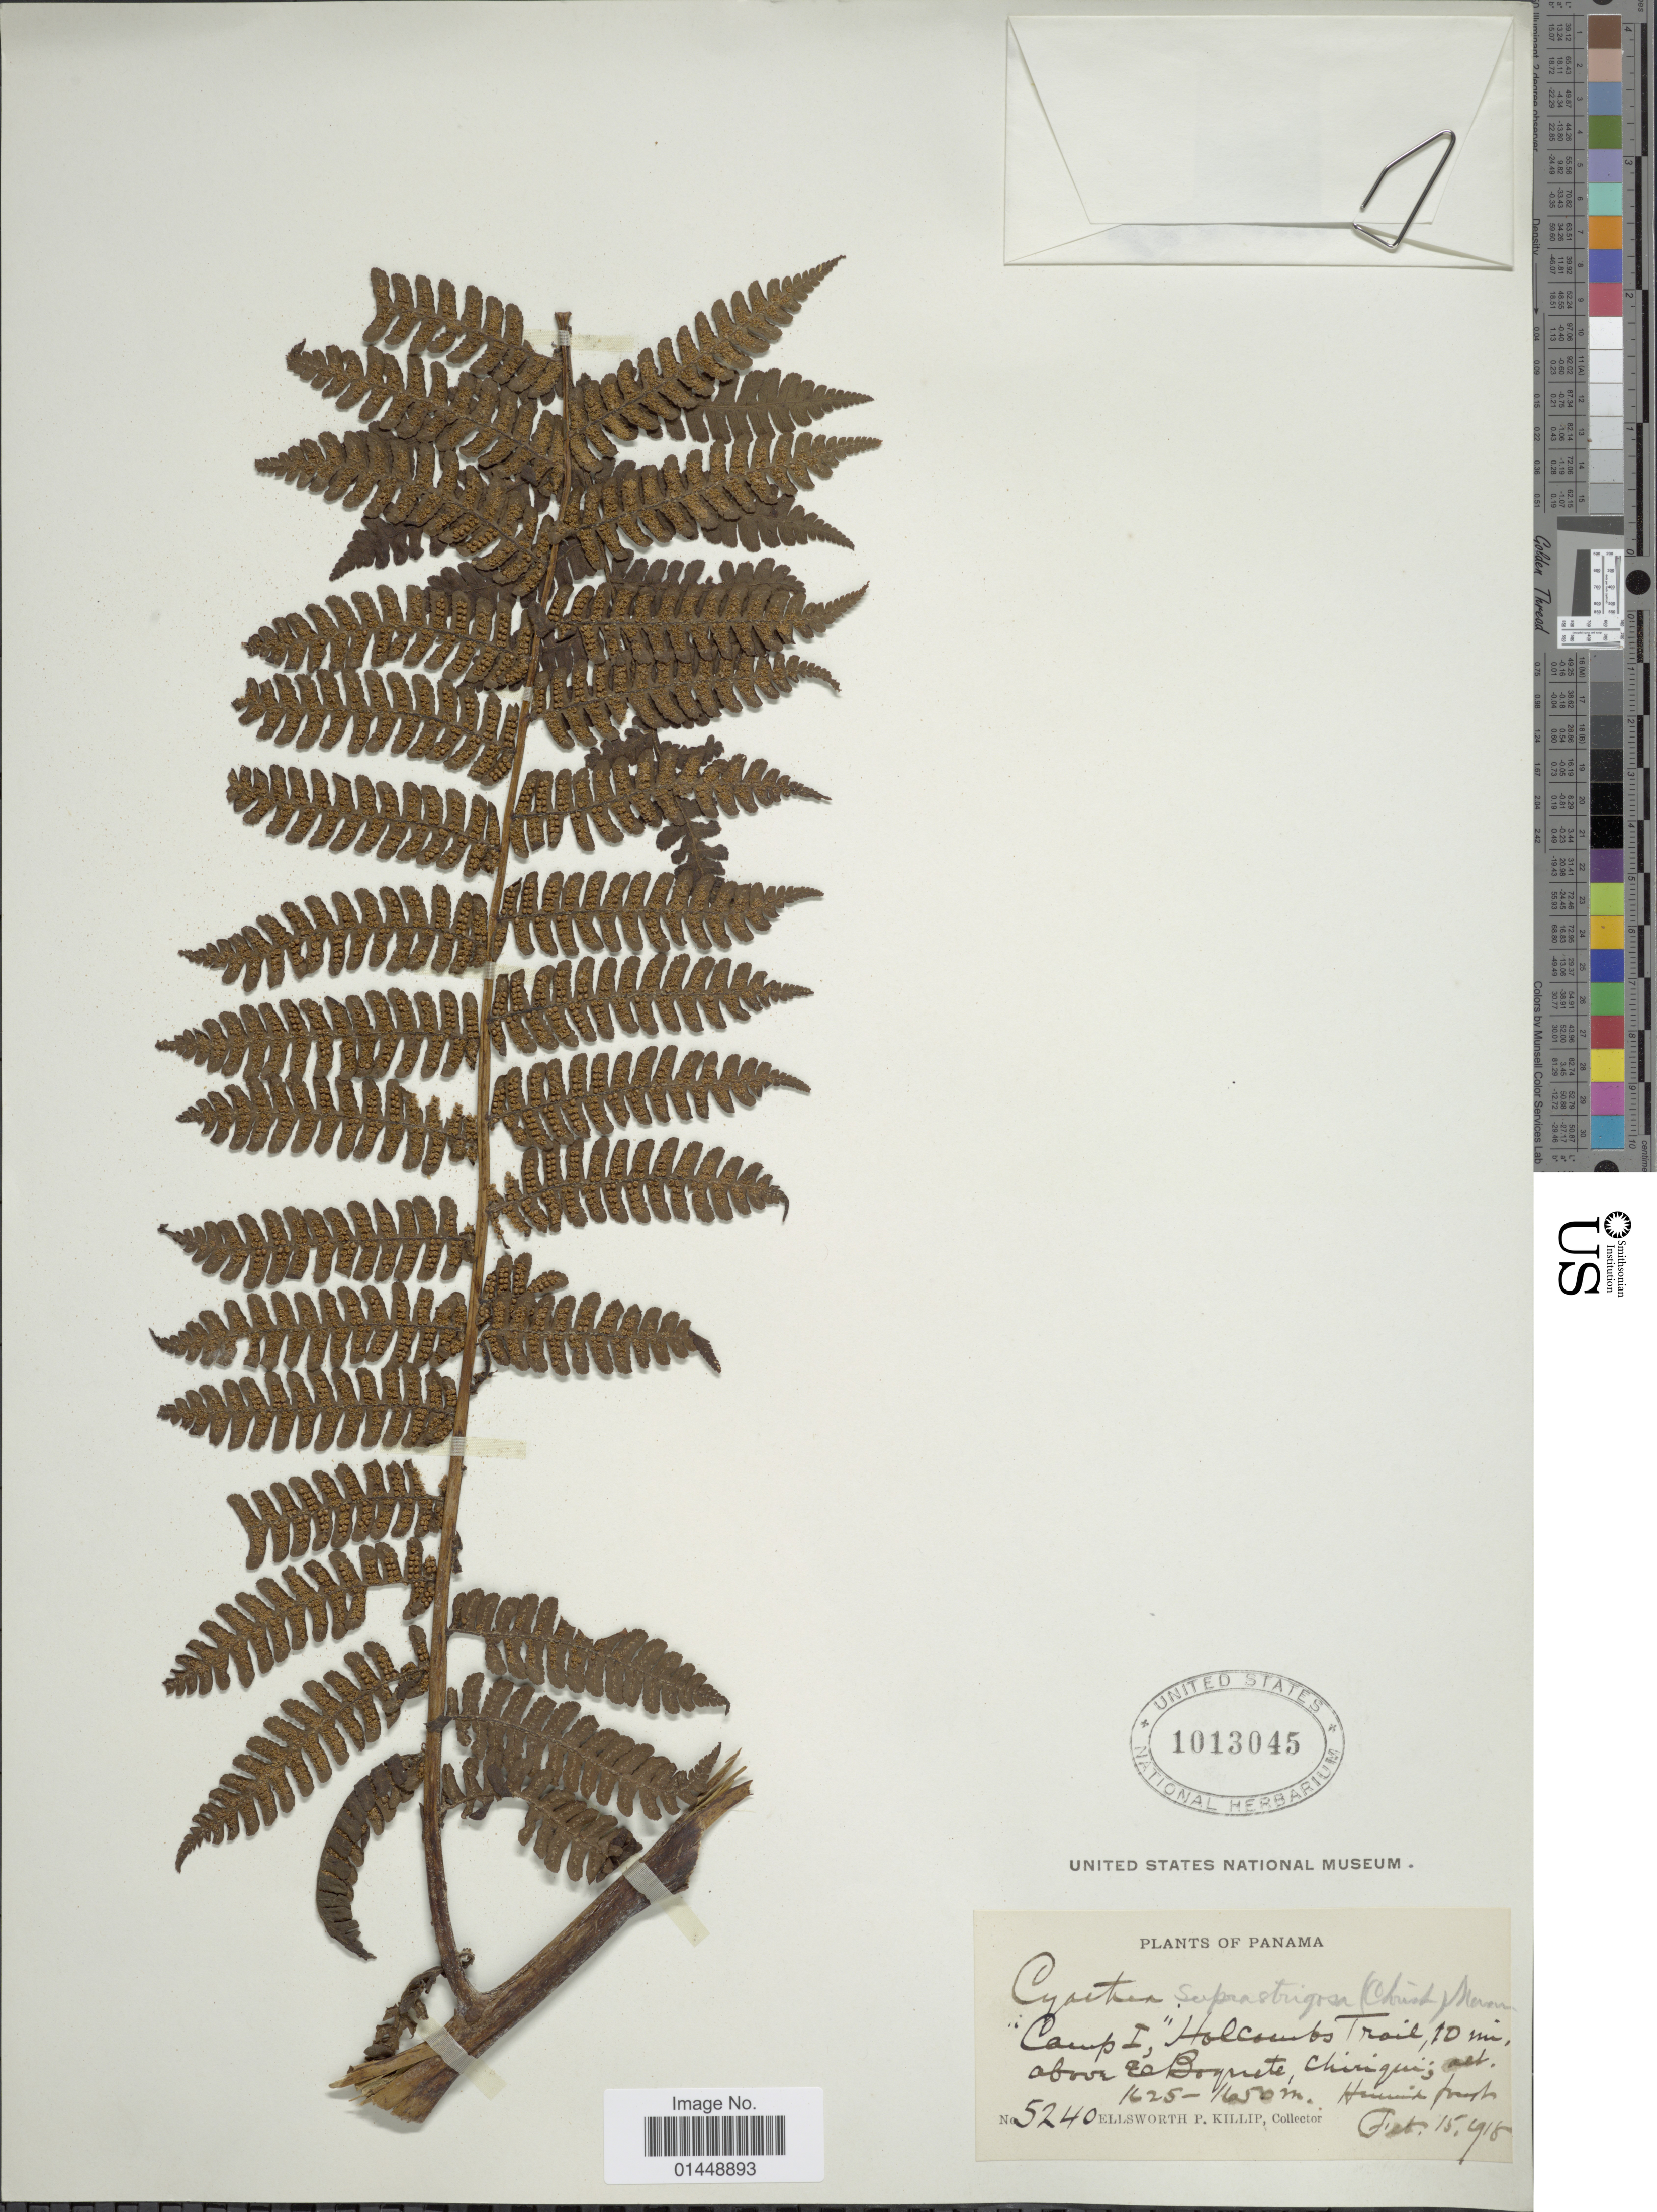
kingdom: Plantae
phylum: Tracheophyta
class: Polypodiopsida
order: Cyatheales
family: Cyatheaceae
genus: Cyathea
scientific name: Cyathea fulva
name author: (M. Martens & Galeotti) Fée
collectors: E. P. Killip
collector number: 5240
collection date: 1918-02-15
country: Panama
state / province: Chiriqui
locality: Camp I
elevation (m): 1625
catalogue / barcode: US 1013045